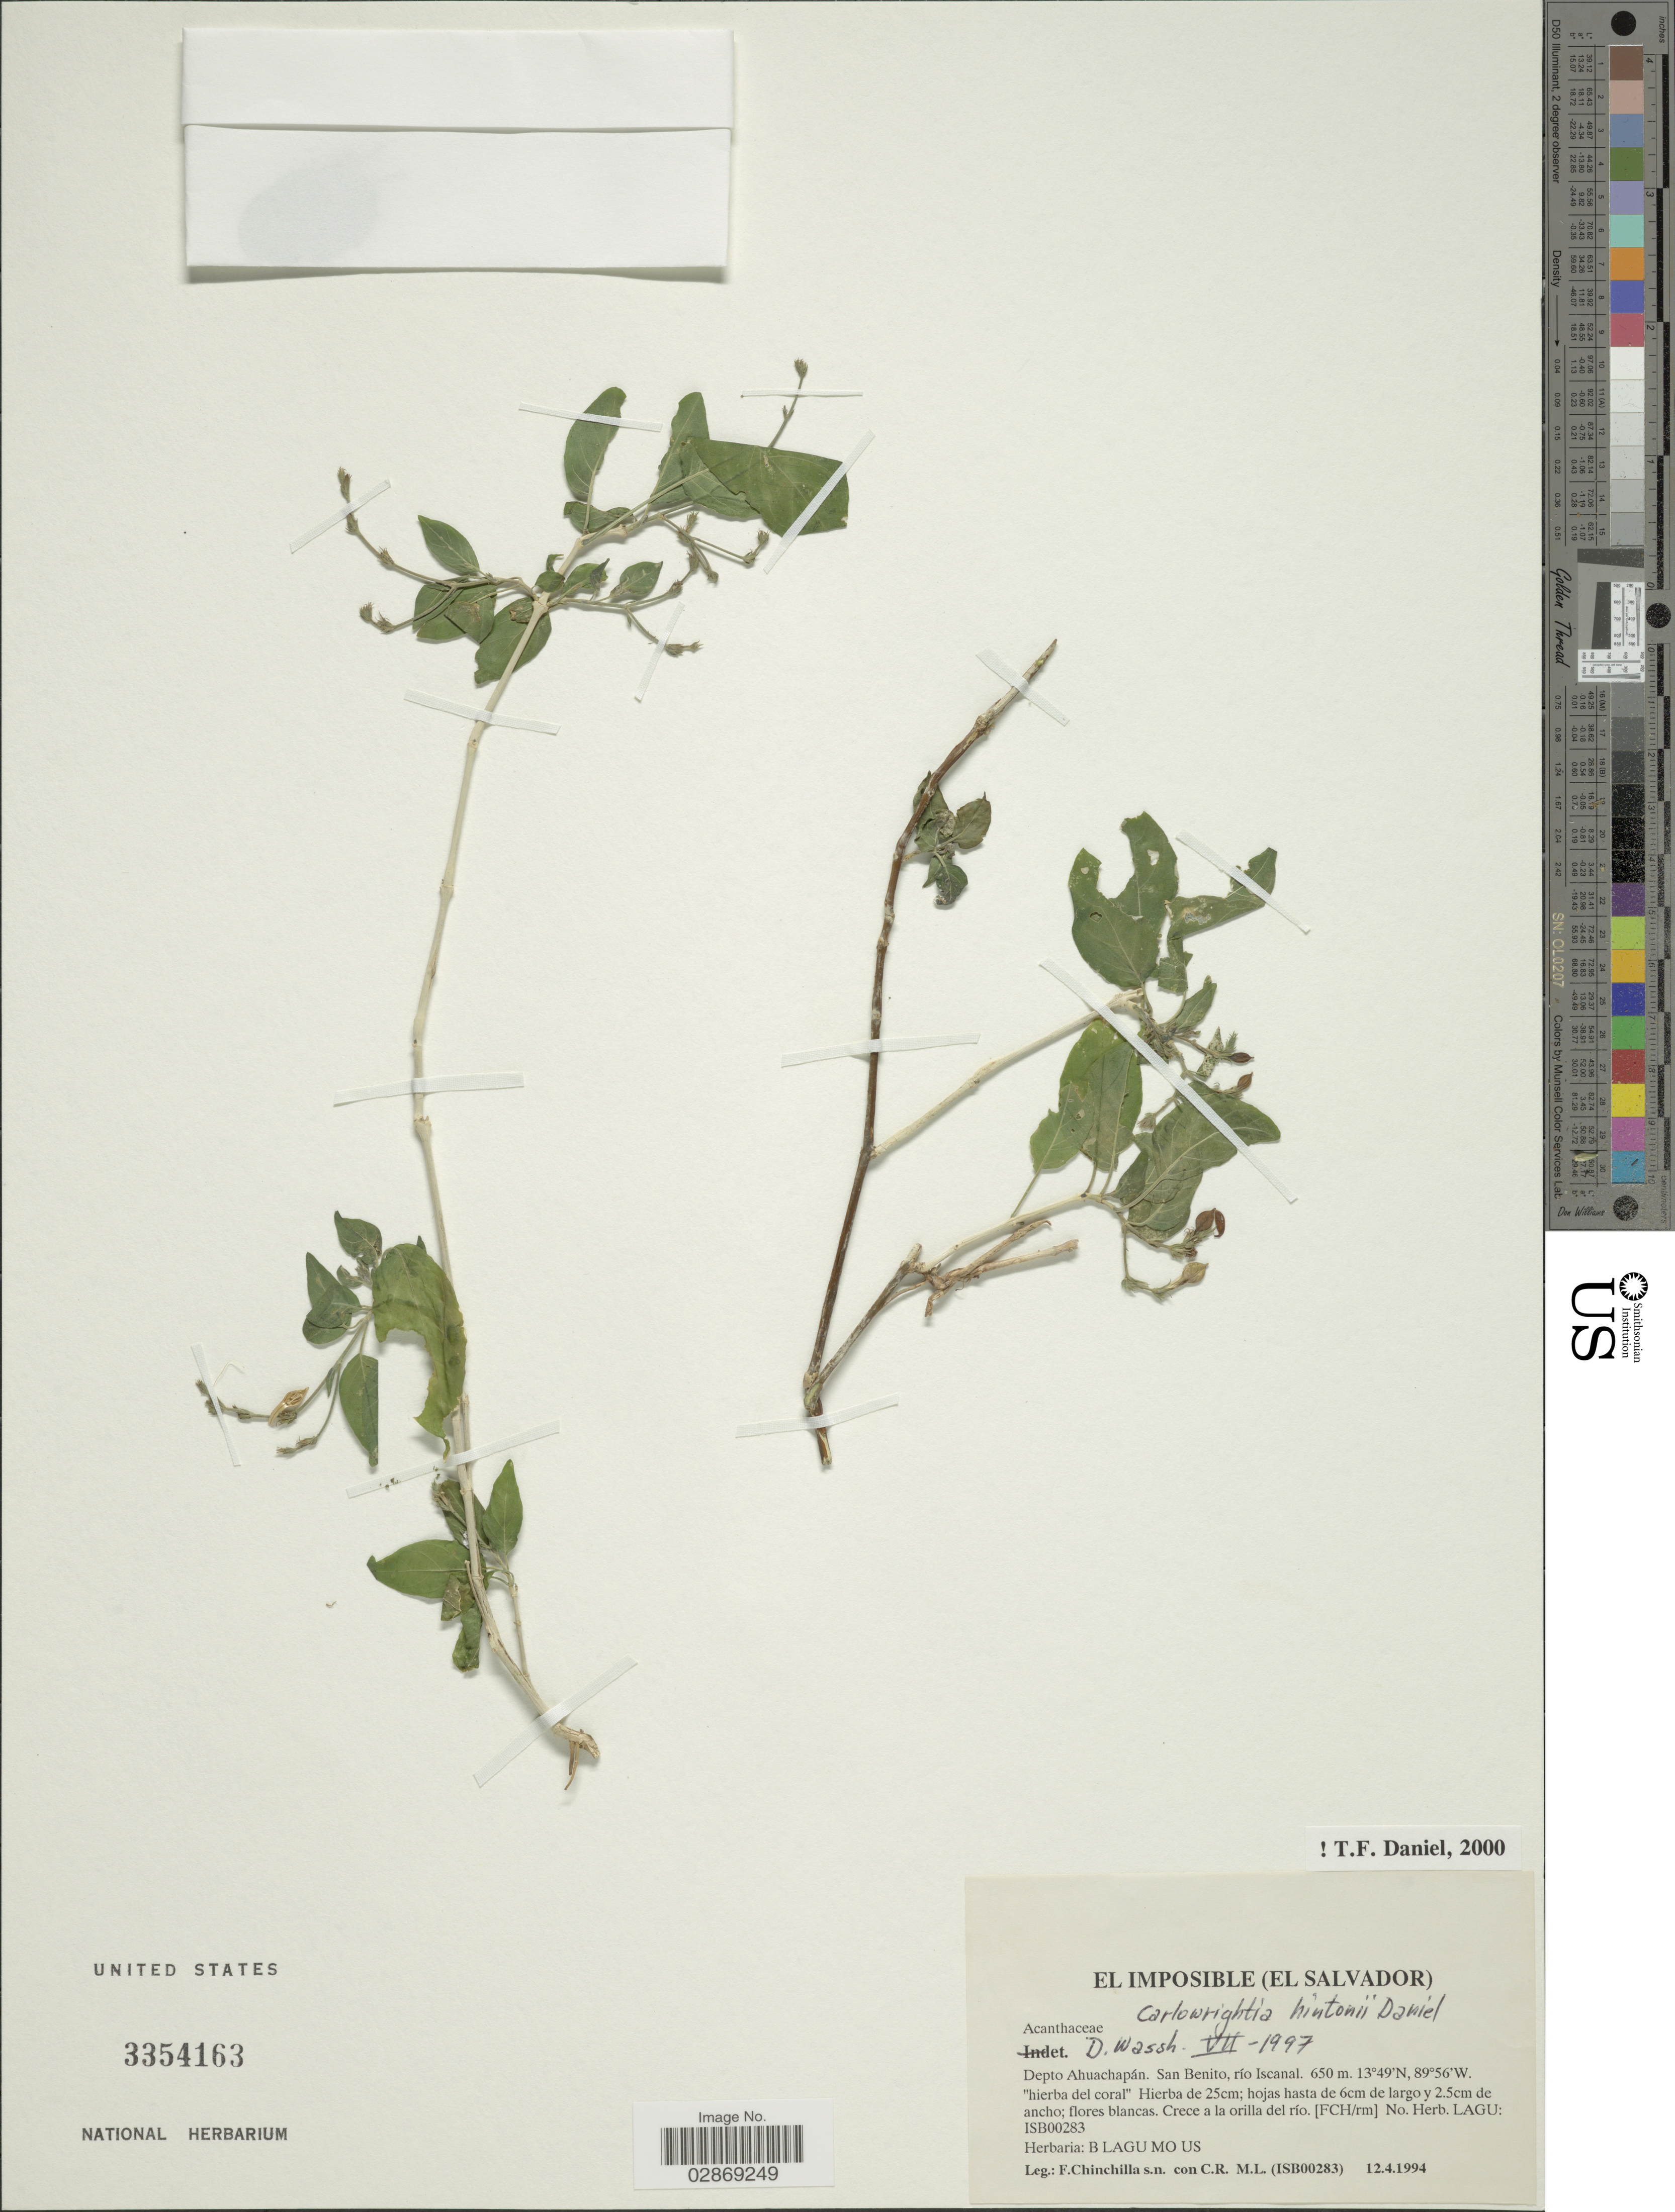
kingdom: Plantae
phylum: Tracheophyta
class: Magnoliopsida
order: Lamiales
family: Acanthaceae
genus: Carlowrightia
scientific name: Carlowrightia hintonii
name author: T.F. Daniel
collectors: F. Chinchilla, C. R. & M. L.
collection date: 1994-04-12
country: El Salvador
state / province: Ahuachapan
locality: Depto. Ahuachapán, San Benito, río Iscanal. El Imposible.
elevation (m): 650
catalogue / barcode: US 3354163